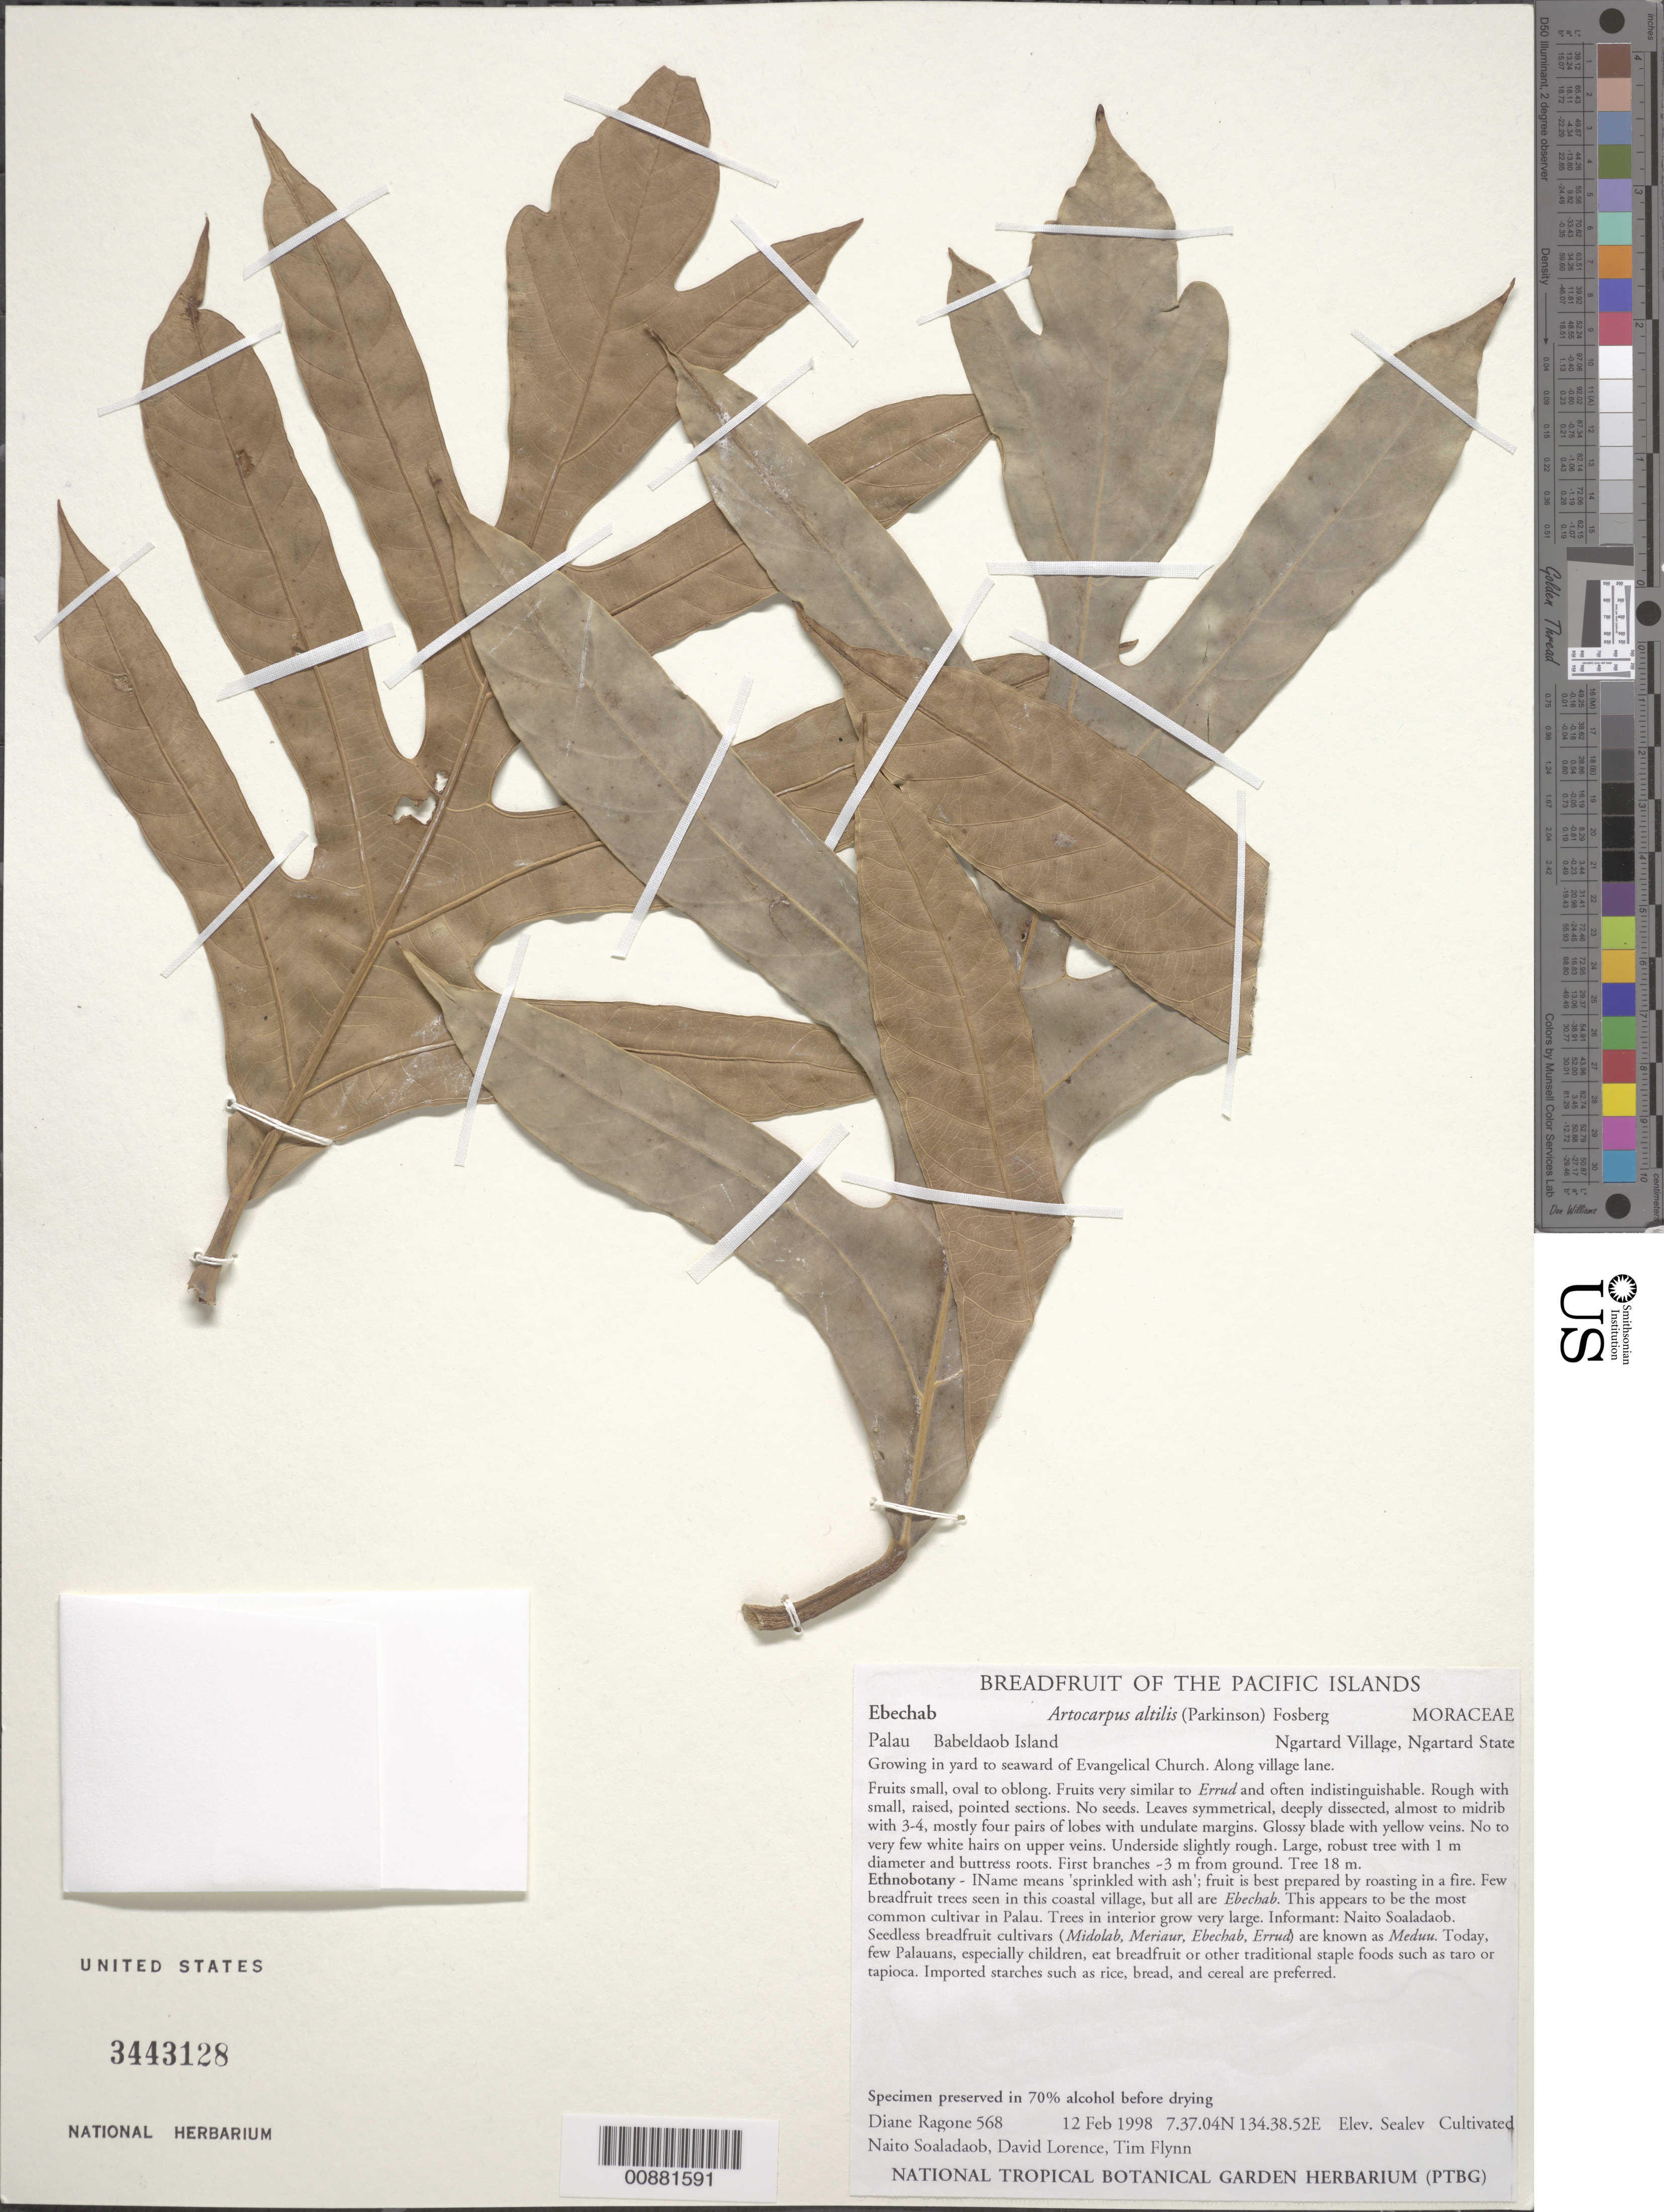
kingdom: Plantae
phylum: Tracheophyta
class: Magnoliopsida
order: Rosales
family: Moraceae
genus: Artocarpus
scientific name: Artocarpus altilis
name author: (Parkinson) Fosberg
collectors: D. Ragone, N. Soaladaob, D. Lorence & T. W. Flynn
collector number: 568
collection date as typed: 12 Feb 1998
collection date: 1998-02-12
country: Palau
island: Babeldaob [Babelthuap]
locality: Babeldaob Island, Ngartard Village, Ngartard State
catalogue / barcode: US 3443128